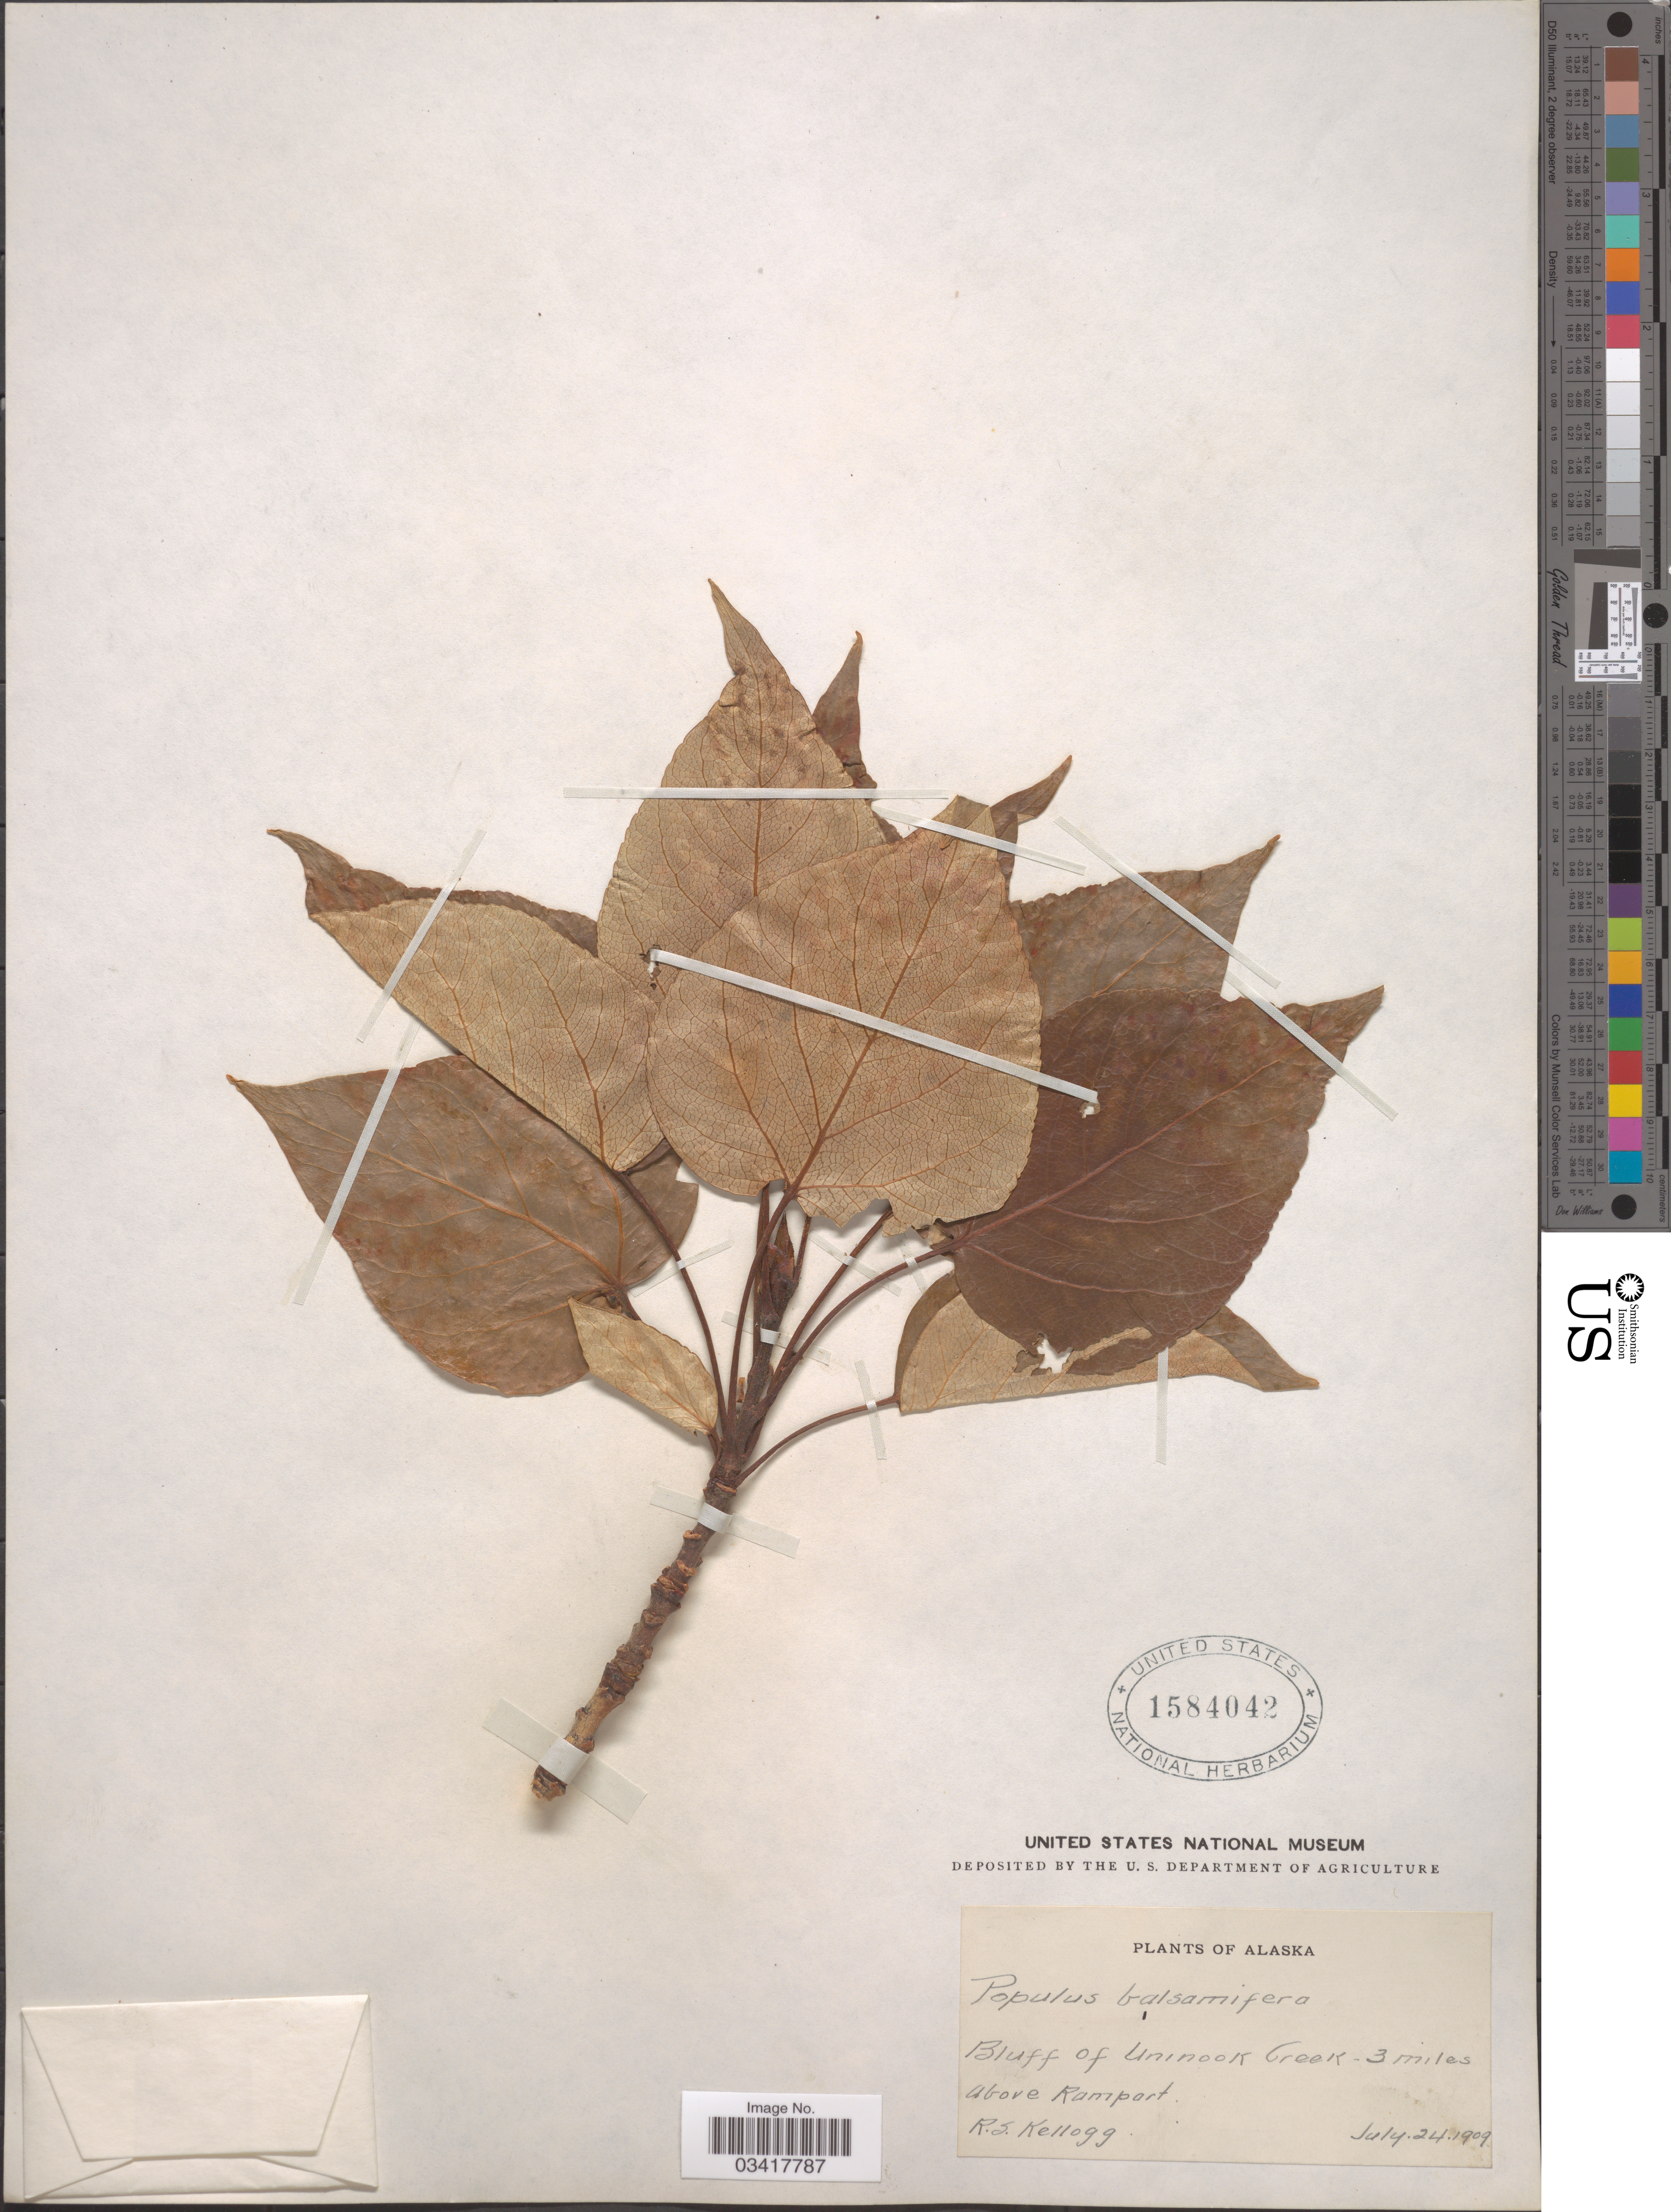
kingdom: Plantae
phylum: Tracheophyta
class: Magnoliopsida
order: Malpighiales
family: Salicaceae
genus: Populus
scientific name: Populus balsamifera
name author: L.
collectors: R. Kellogg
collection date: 1909-07-24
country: United States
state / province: Alaska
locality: Bluff on Uninook Creek - 3 miles above Rampart.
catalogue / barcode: US 1584042